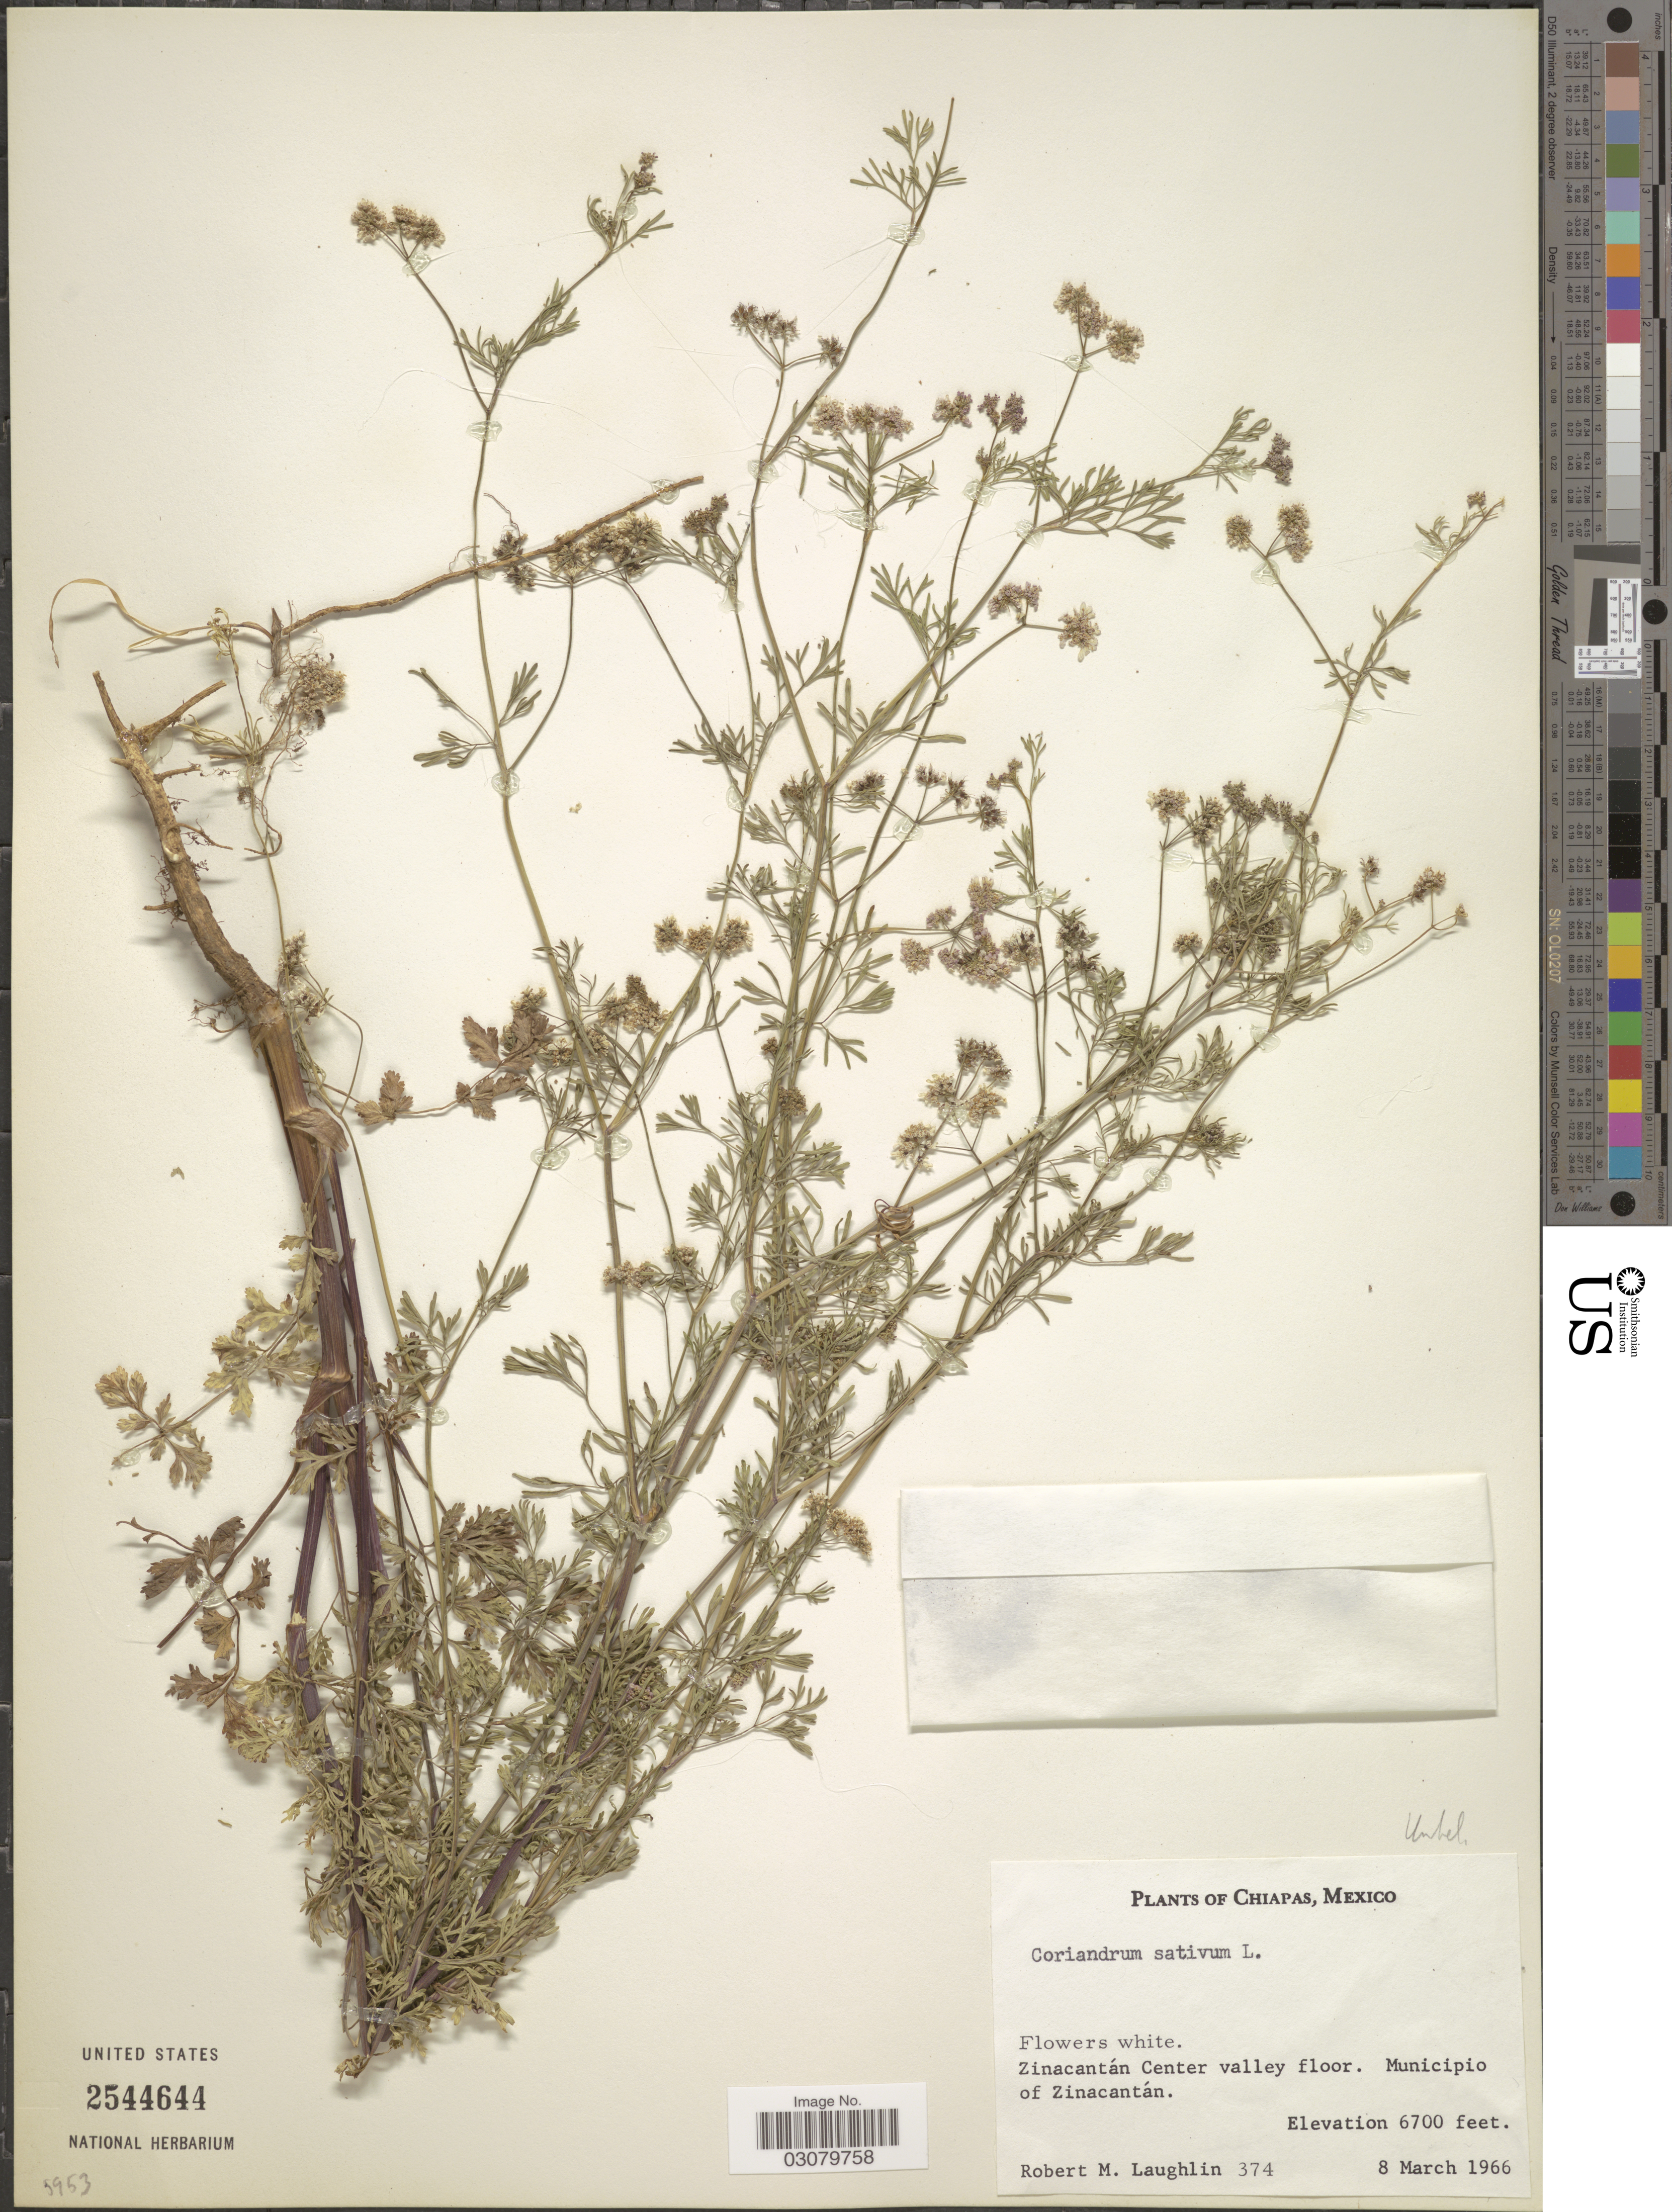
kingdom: Plantae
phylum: Tracheophyta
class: Magnoliopsida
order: Apiales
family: Apiaceae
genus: Coriandrum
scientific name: Coriandrum sativum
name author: L.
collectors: R. M. Laughlin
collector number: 374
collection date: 1966-03-08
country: Mexico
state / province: Chiapas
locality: Zinacantán center valley floor. Municipio of Zinacantán.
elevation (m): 2042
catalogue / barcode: US 2544644